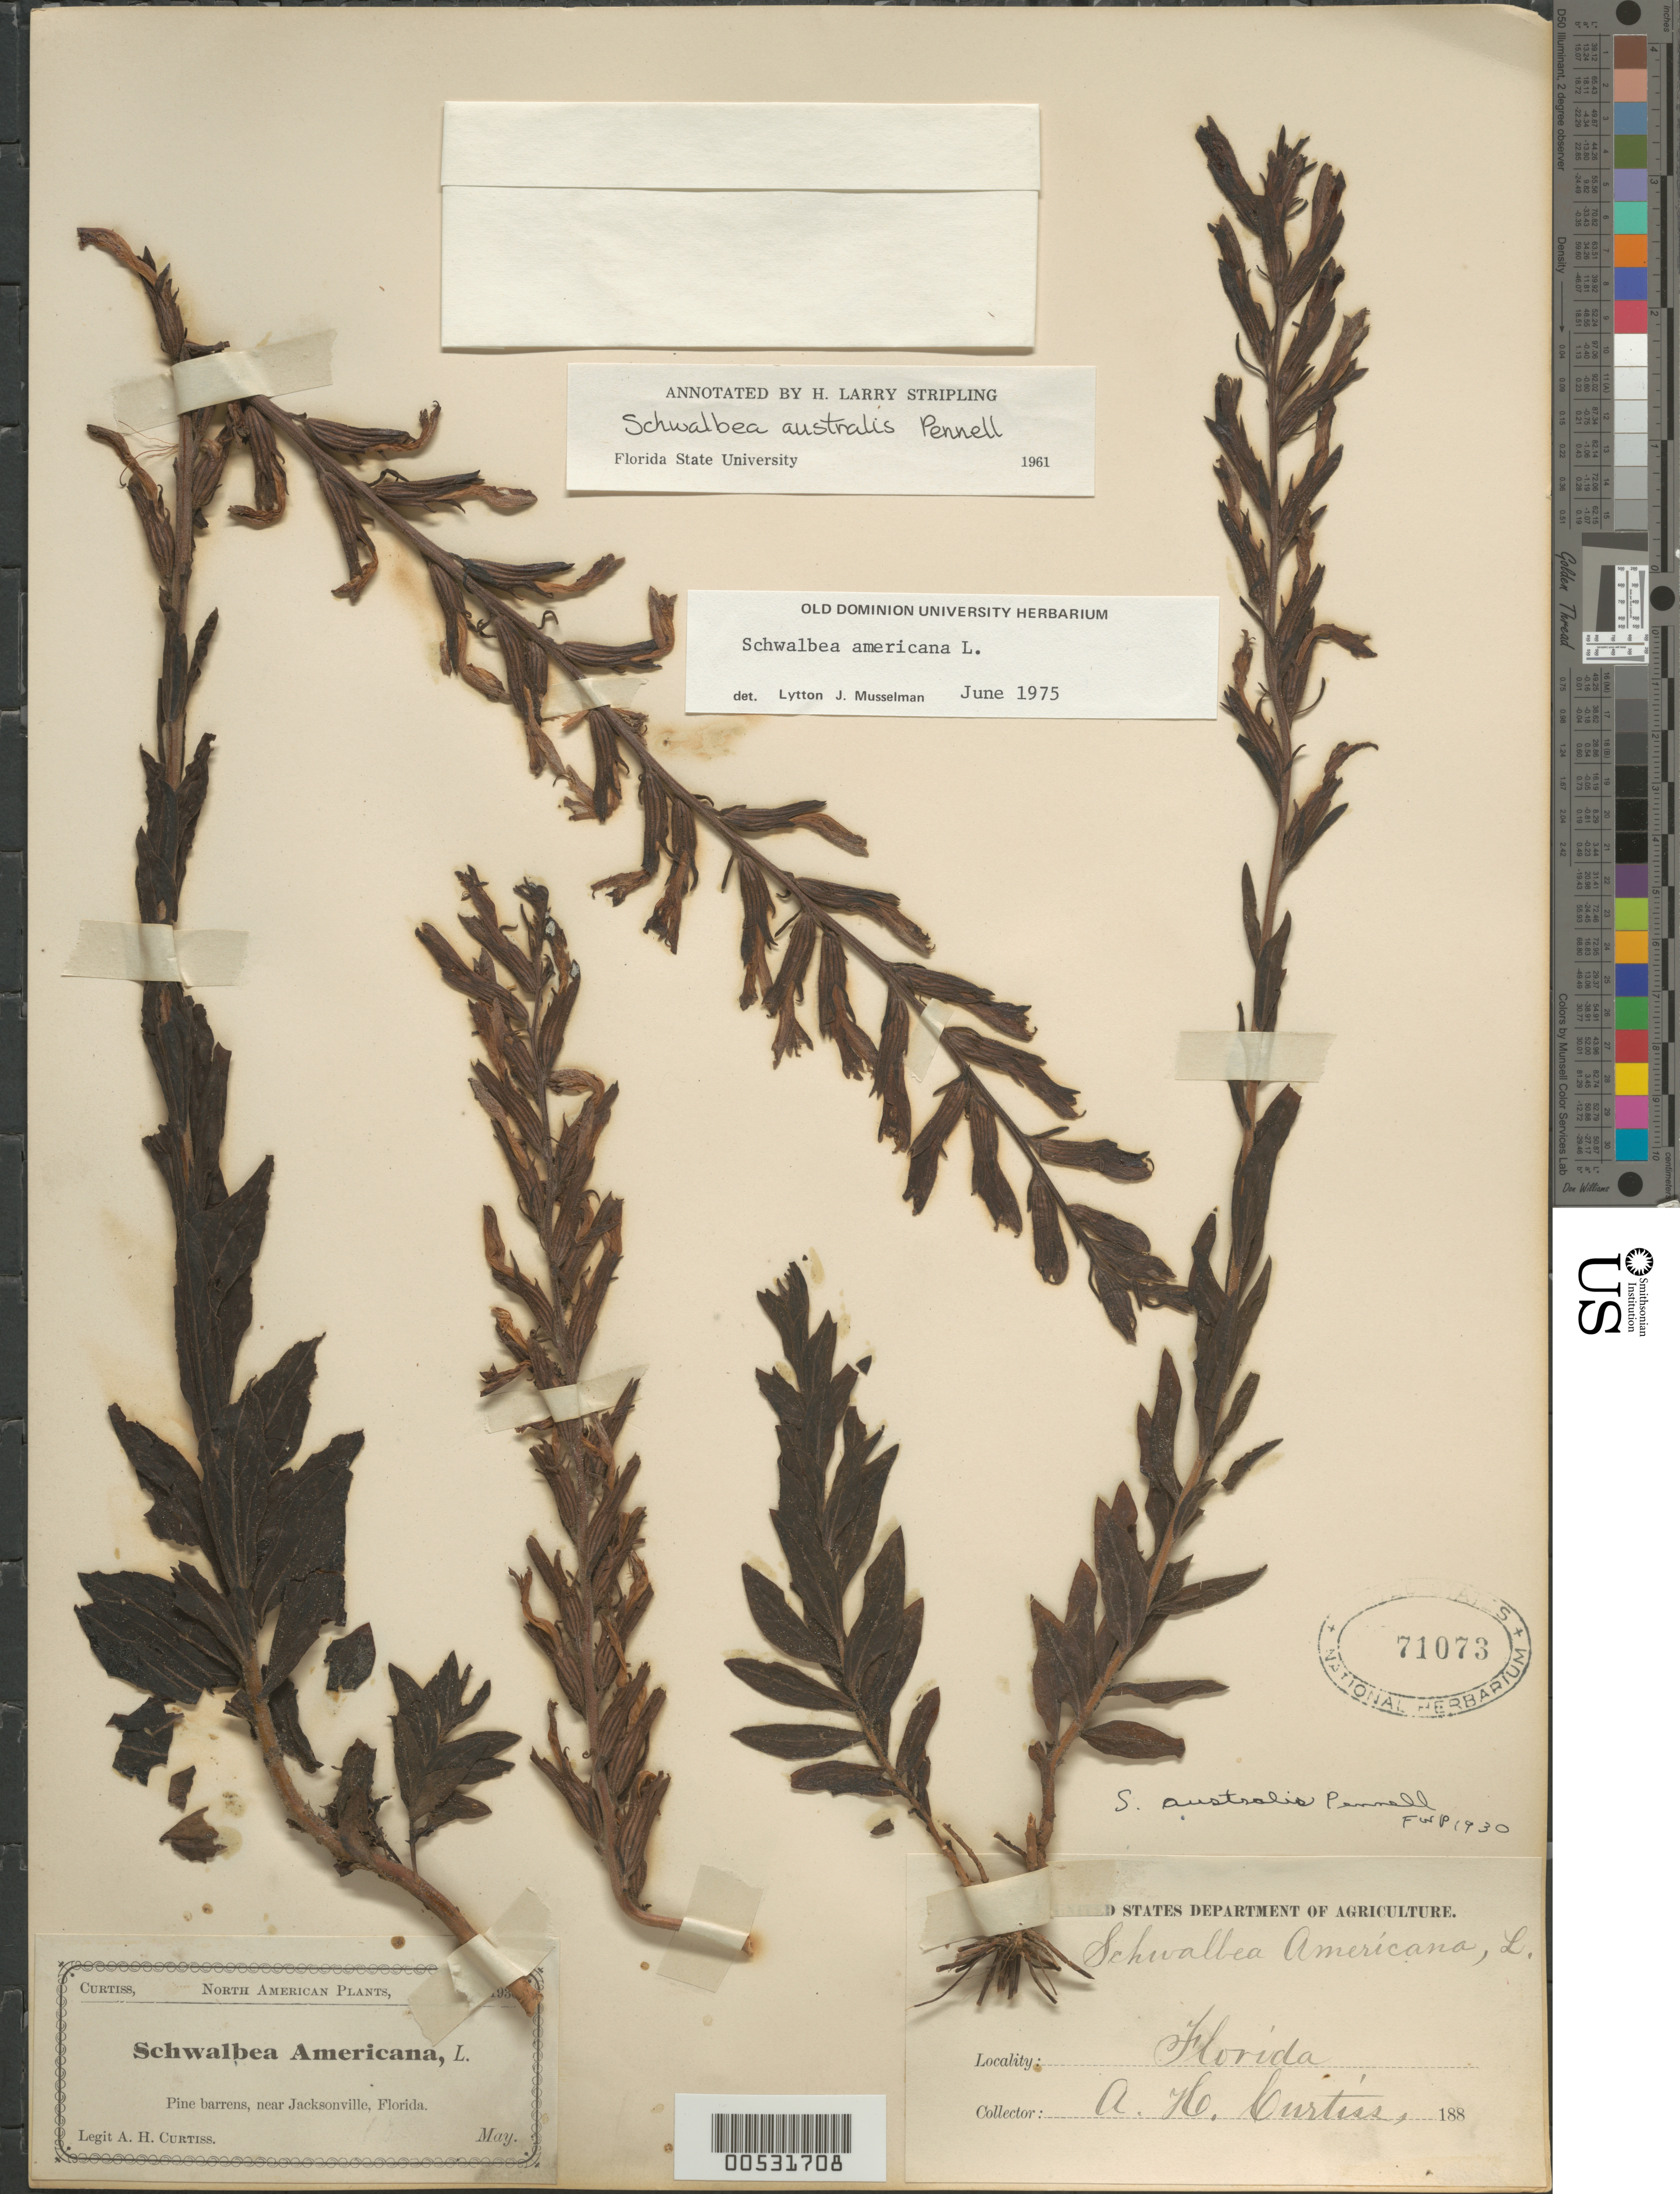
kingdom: Plantae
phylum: Tracheophyta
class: Magnoliopsida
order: Lamiales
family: Orobanchaceae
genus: Schwalbea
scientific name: Schwalbea americana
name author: L.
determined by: Musselman, Lytton J.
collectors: A. H. Curtiss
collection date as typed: May 188-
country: United States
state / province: Florida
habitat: pine barrens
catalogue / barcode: US 71073